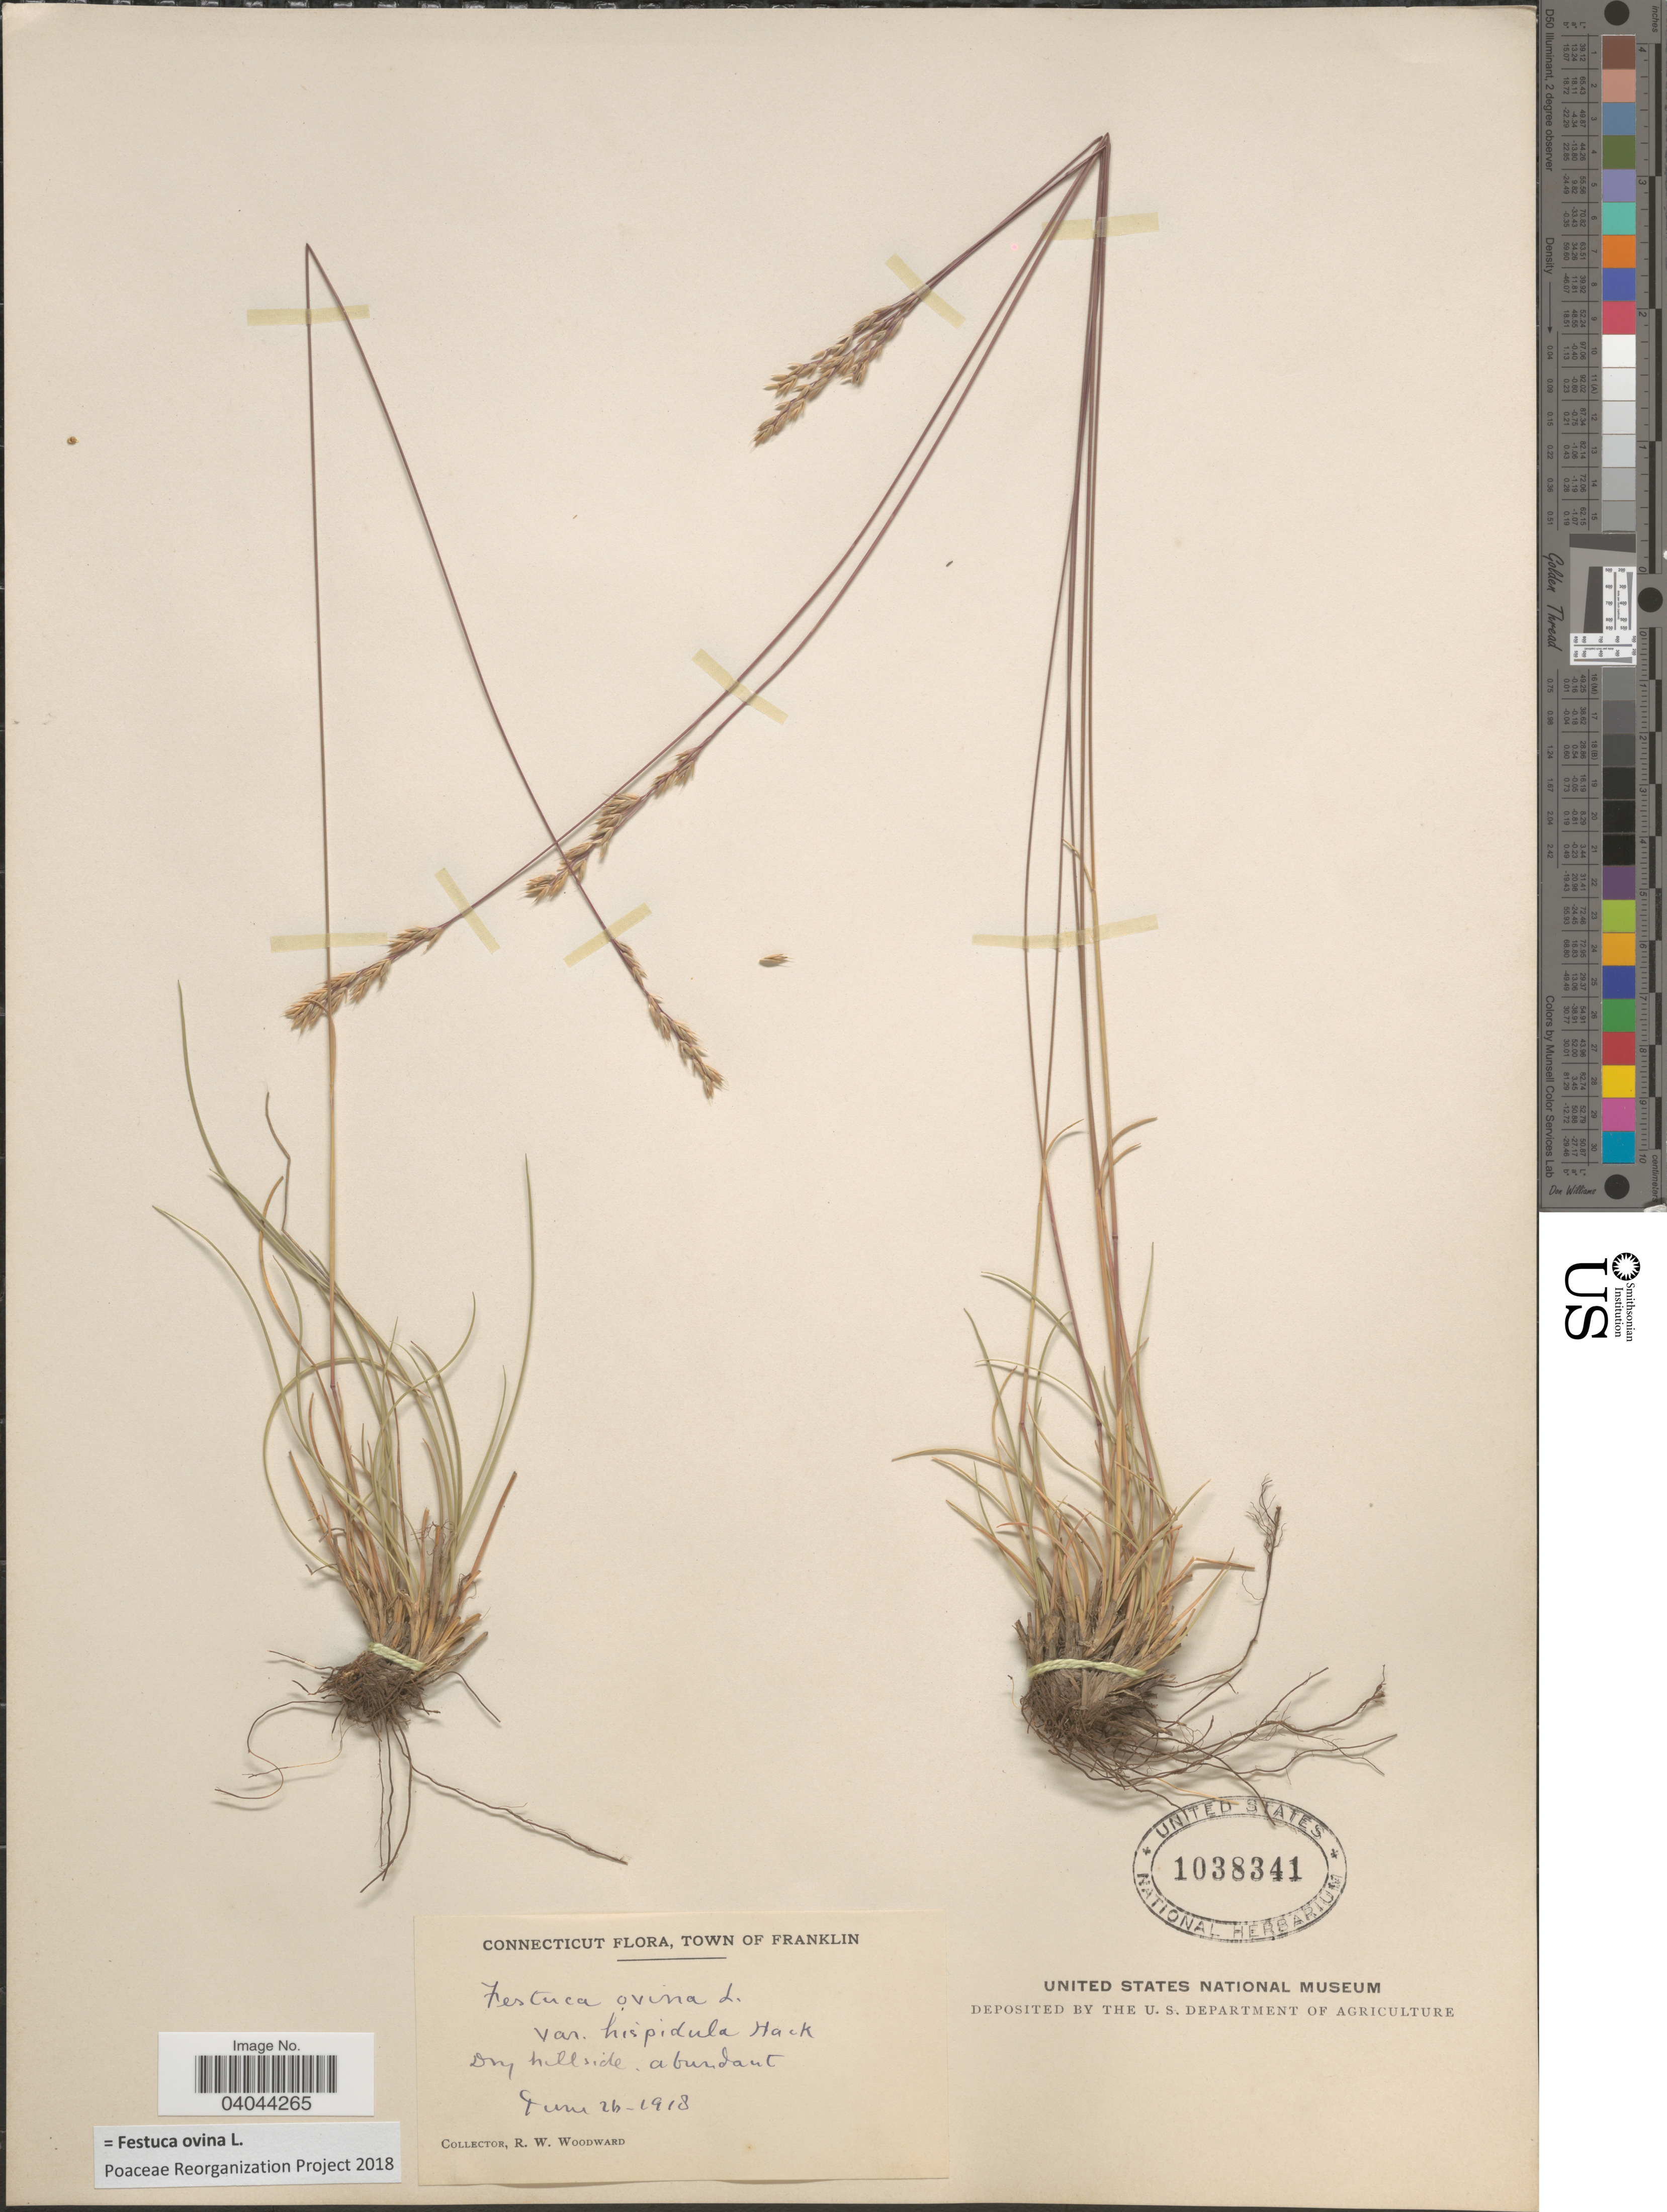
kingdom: Plantae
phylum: Tracheophyta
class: Liliopsida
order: Poales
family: Poaceae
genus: Festuca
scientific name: Festuca ovina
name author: L.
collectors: R. Woodward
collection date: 1918-06-26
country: United States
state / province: Connecticut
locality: Town of Franklin.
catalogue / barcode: US 1038341